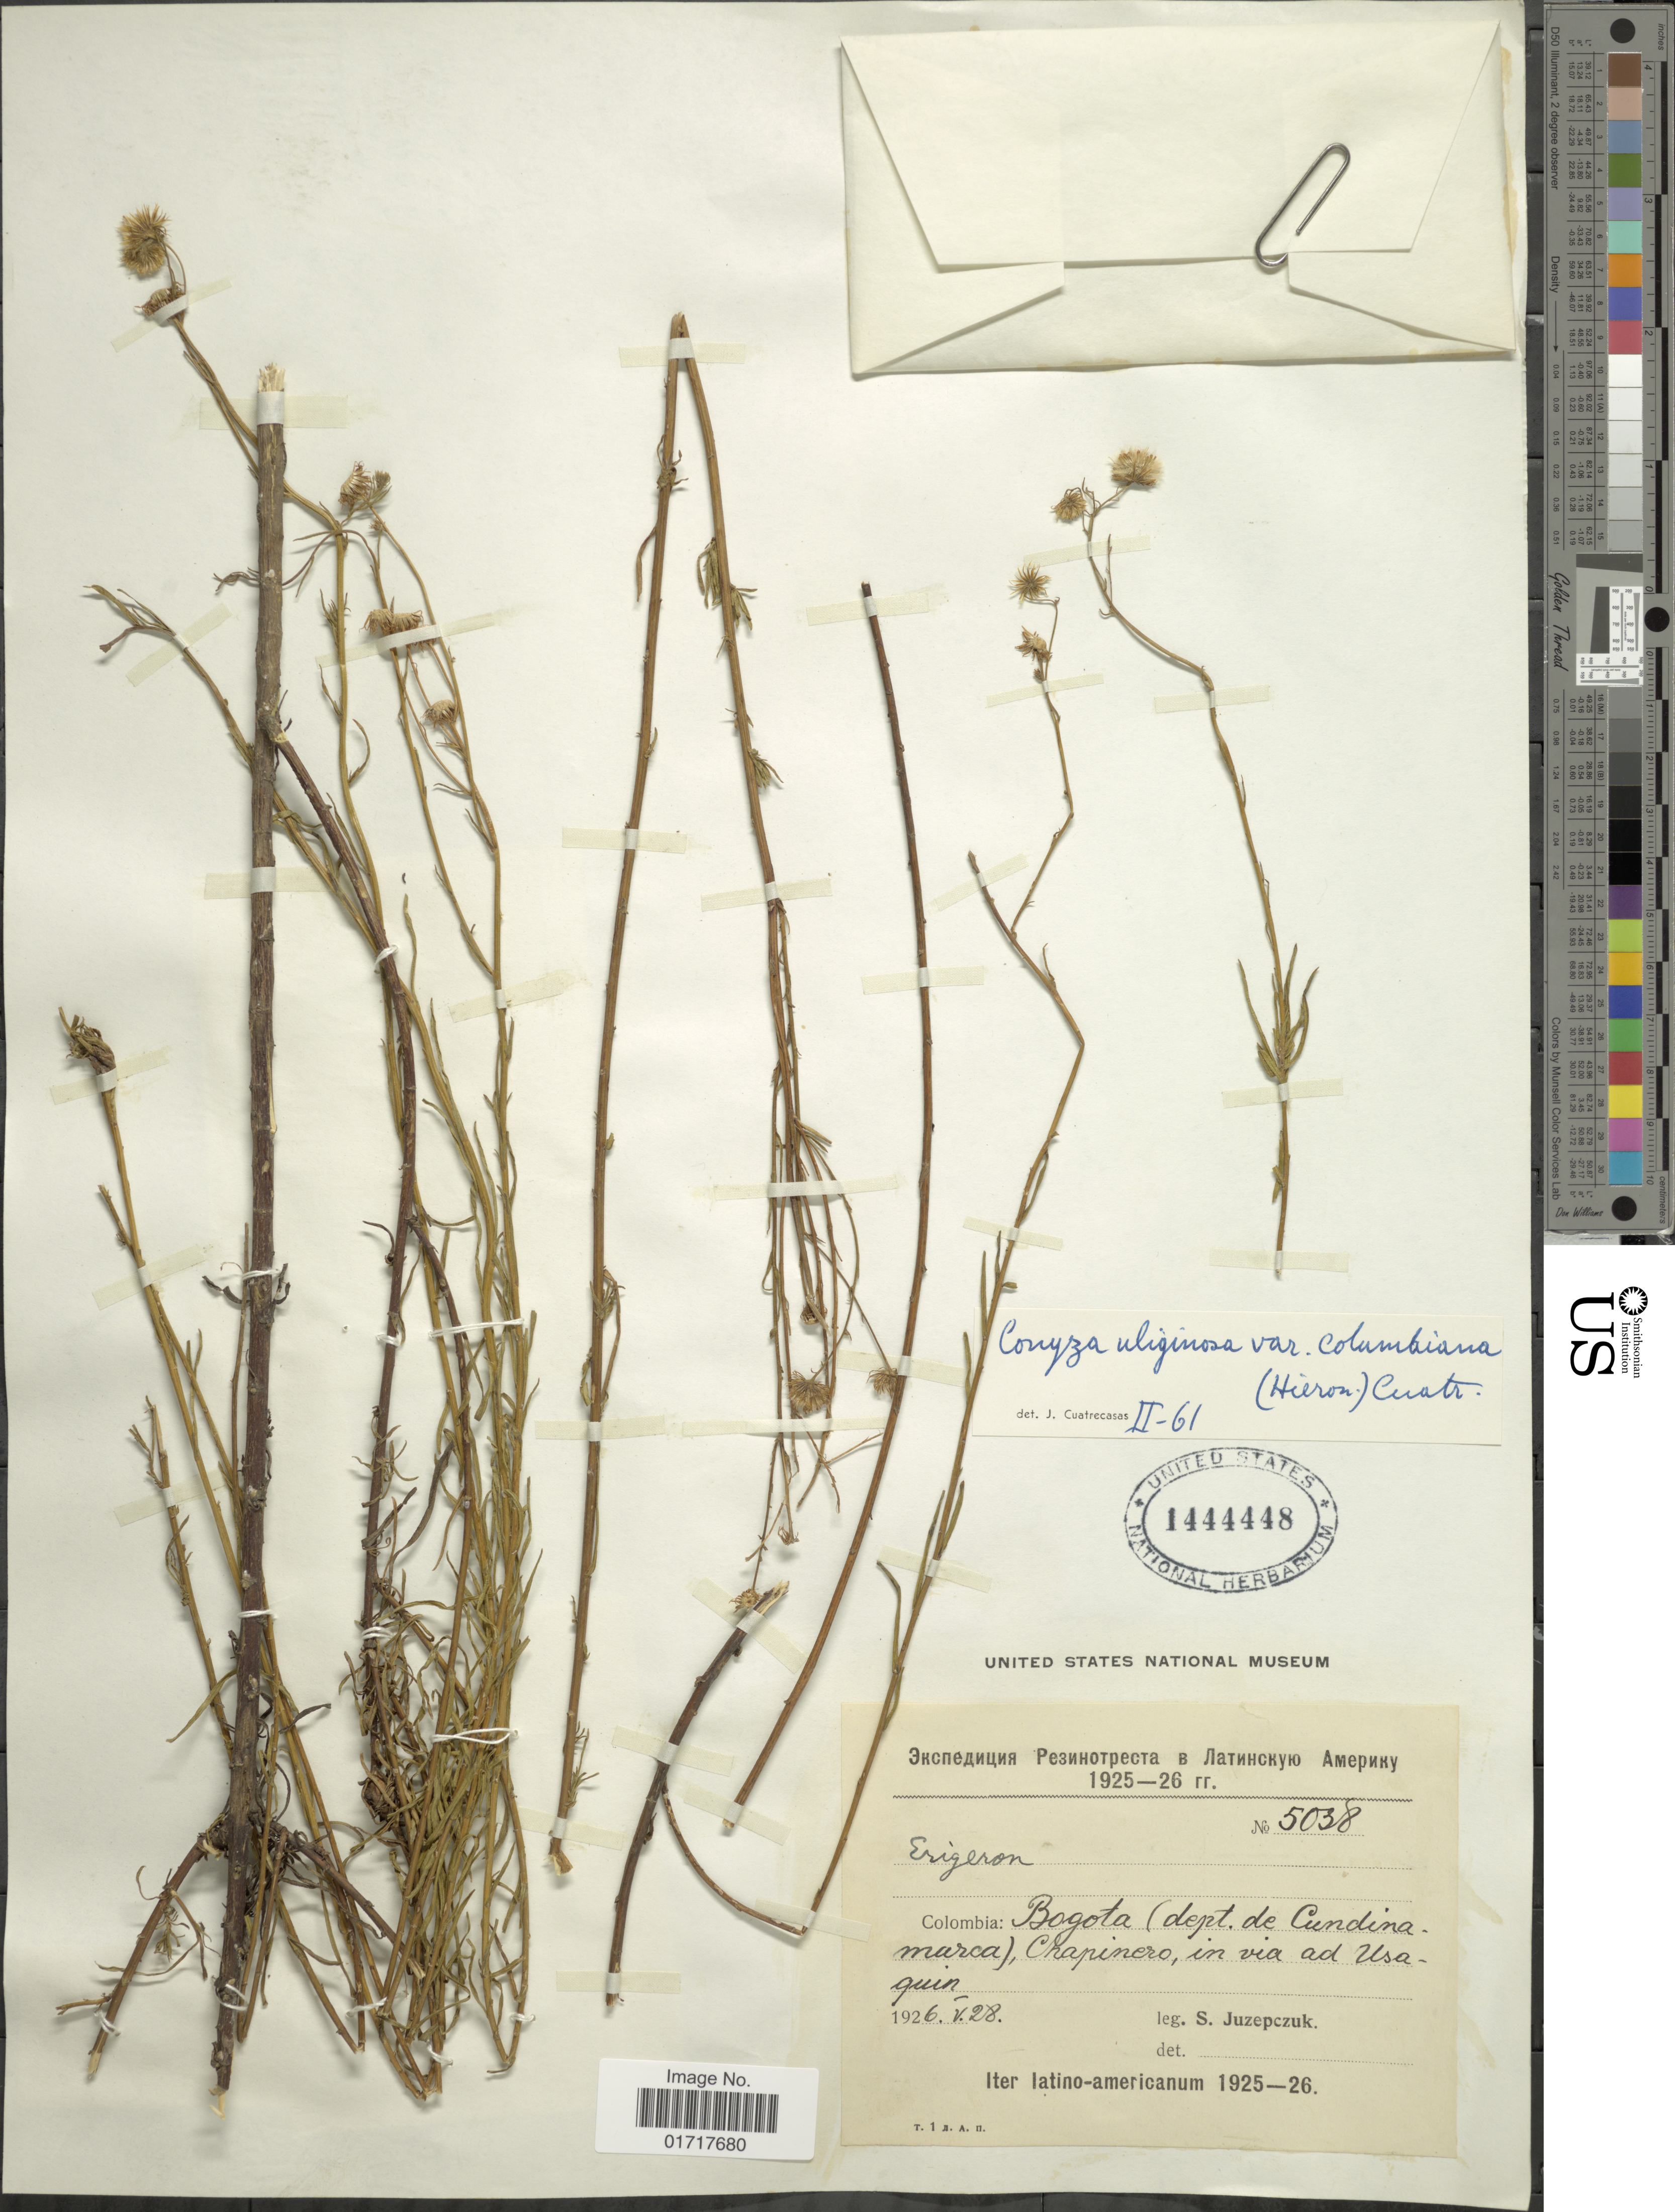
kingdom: Plantae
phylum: Tracheophyta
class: Magnoliopsida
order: Asterales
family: Asteraceae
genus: Conyza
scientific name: Conyza uliginosa var. colimbiana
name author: (Hieron.) Cuatrec.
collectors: S. V. Juzepczuk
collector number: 5038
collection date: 1926-05-28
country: Colombia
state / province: Cundinamarca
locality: Columbia: Bogota, (dept. de Cundinamarca), Chapinero, in via ad Usaquin.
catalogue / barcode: US 1444448